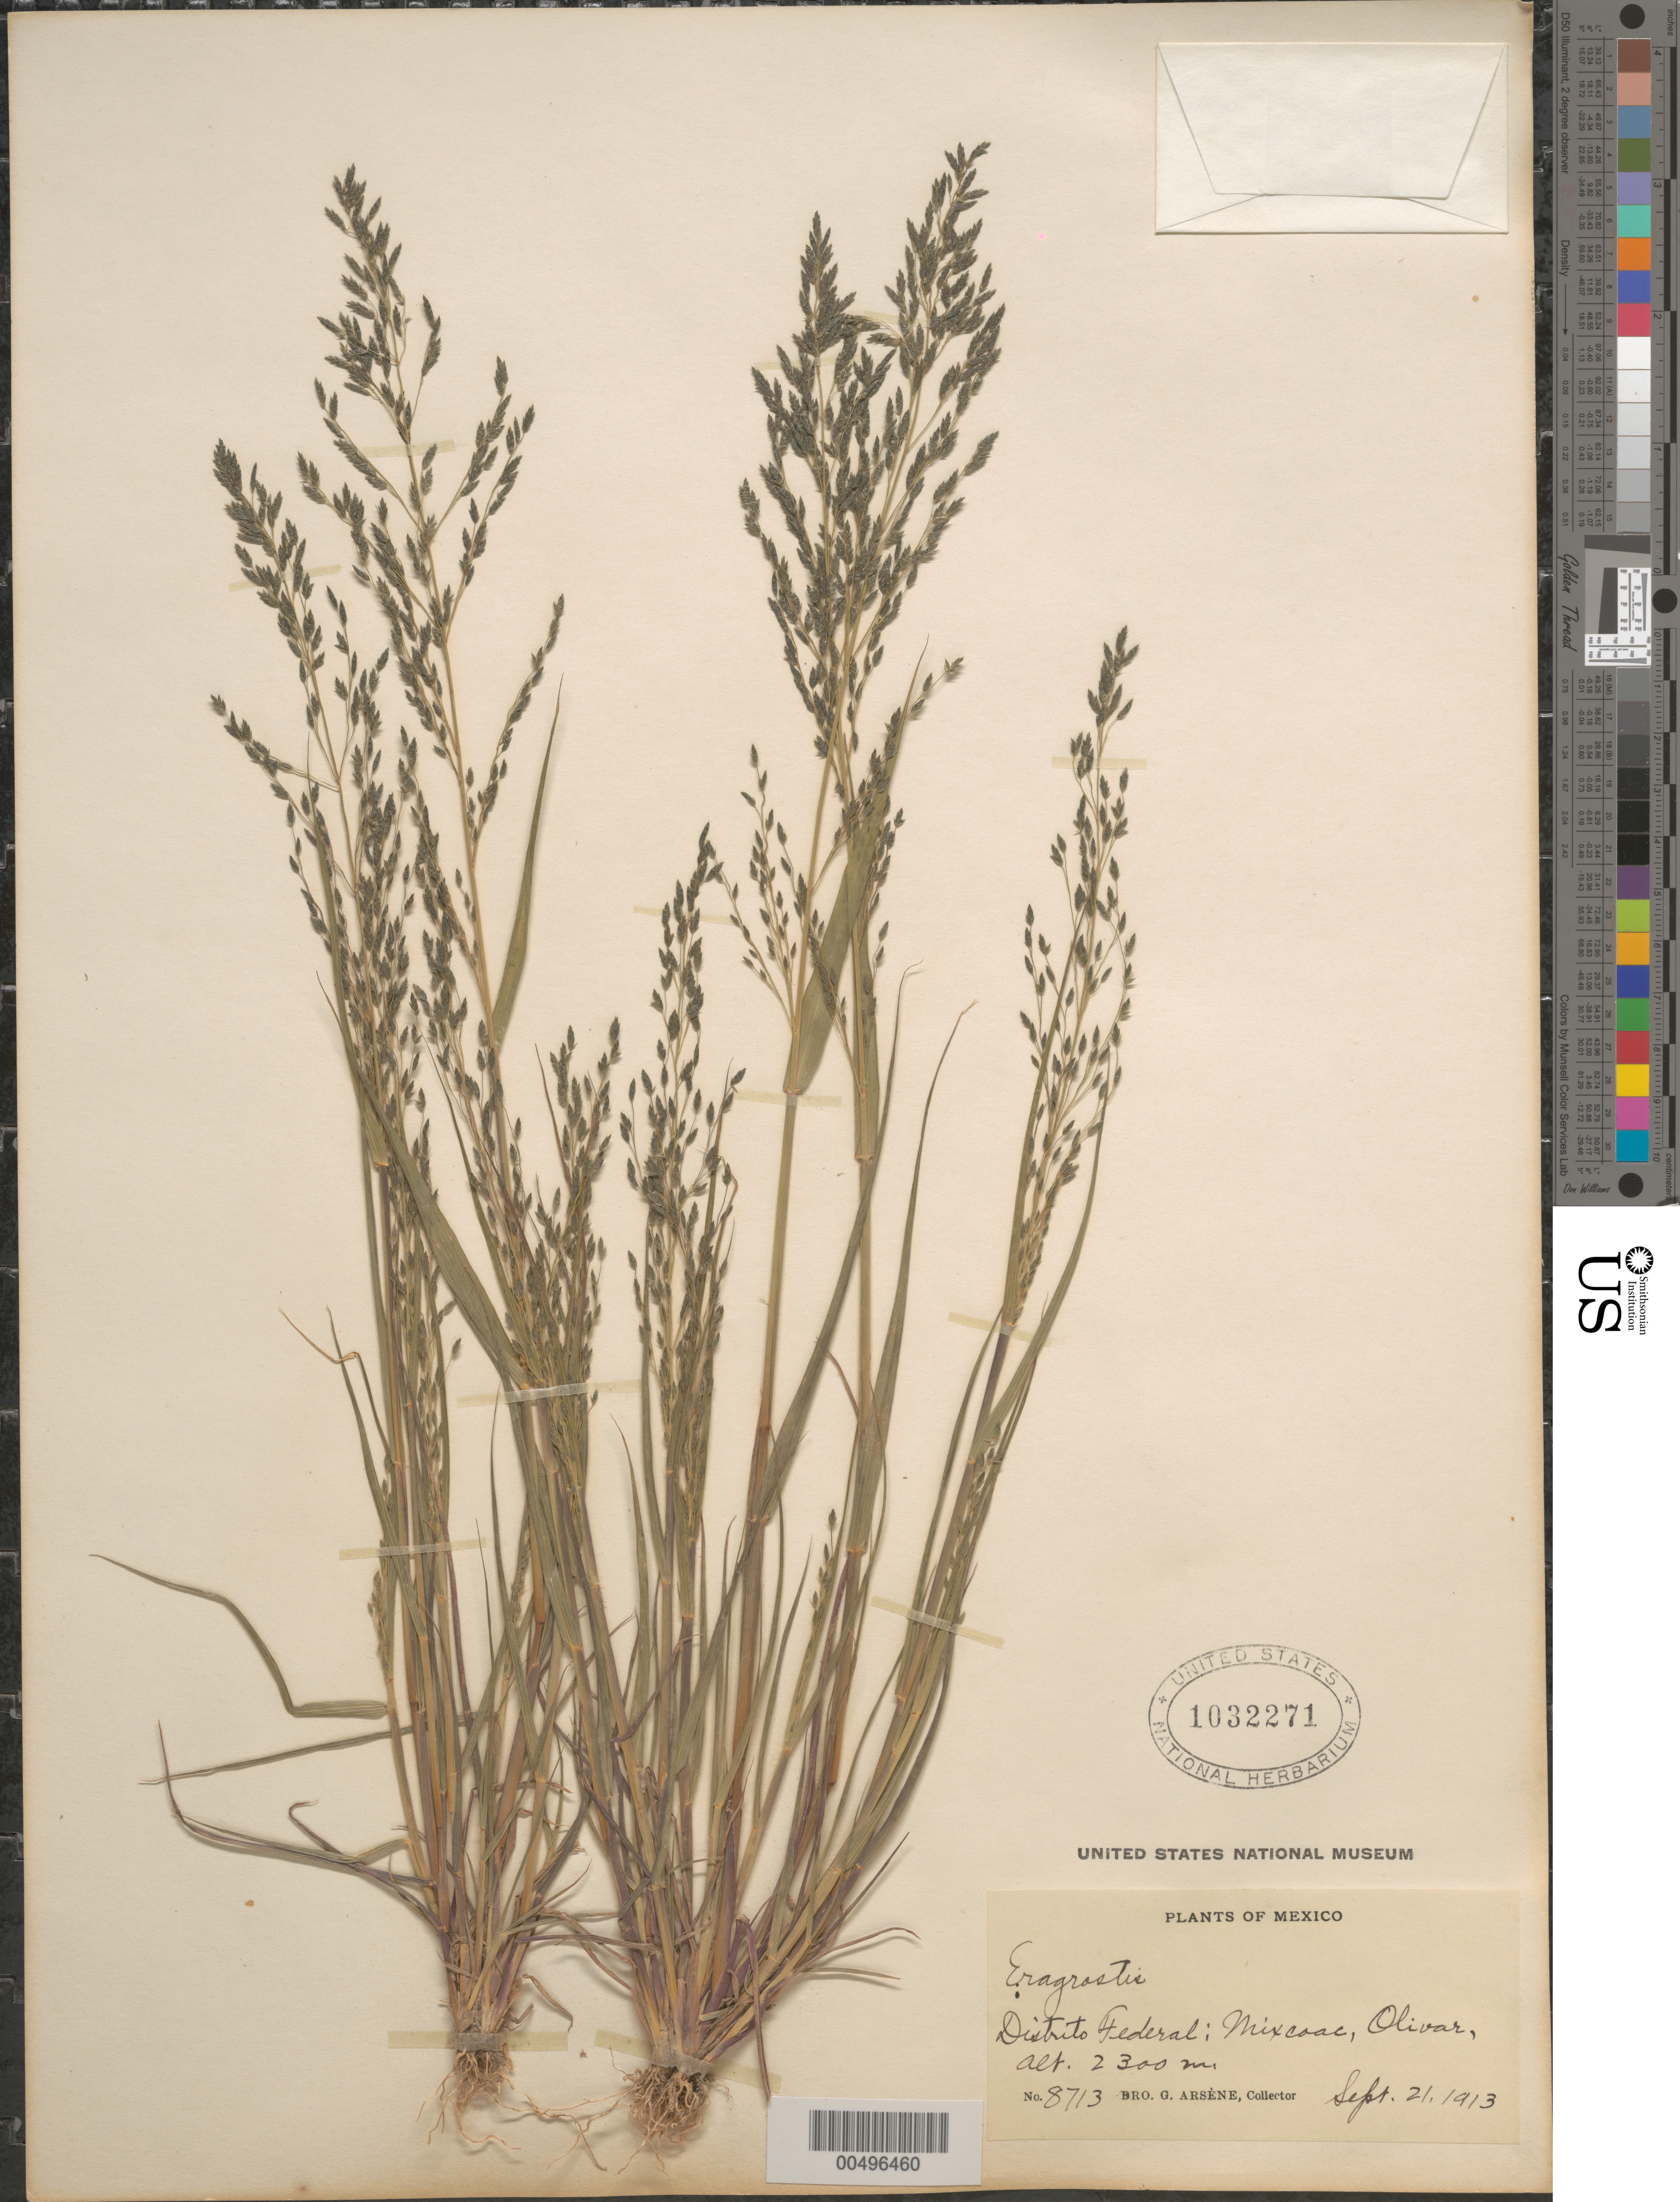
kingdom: Plantae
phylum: Tracheophyta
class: Liliopsida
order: Poales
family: Poaceae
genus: Eragrostis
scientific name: Eragrostis pectinacea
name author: (Michx.) Nees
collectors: Bro. G. Arsène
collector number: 8713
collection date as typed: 21 Sep 1913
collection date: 1913-09-21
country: Mexico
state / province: Distrito Federal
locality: Mixcoac, Olivar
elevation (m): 2300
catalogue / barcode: US 1032271